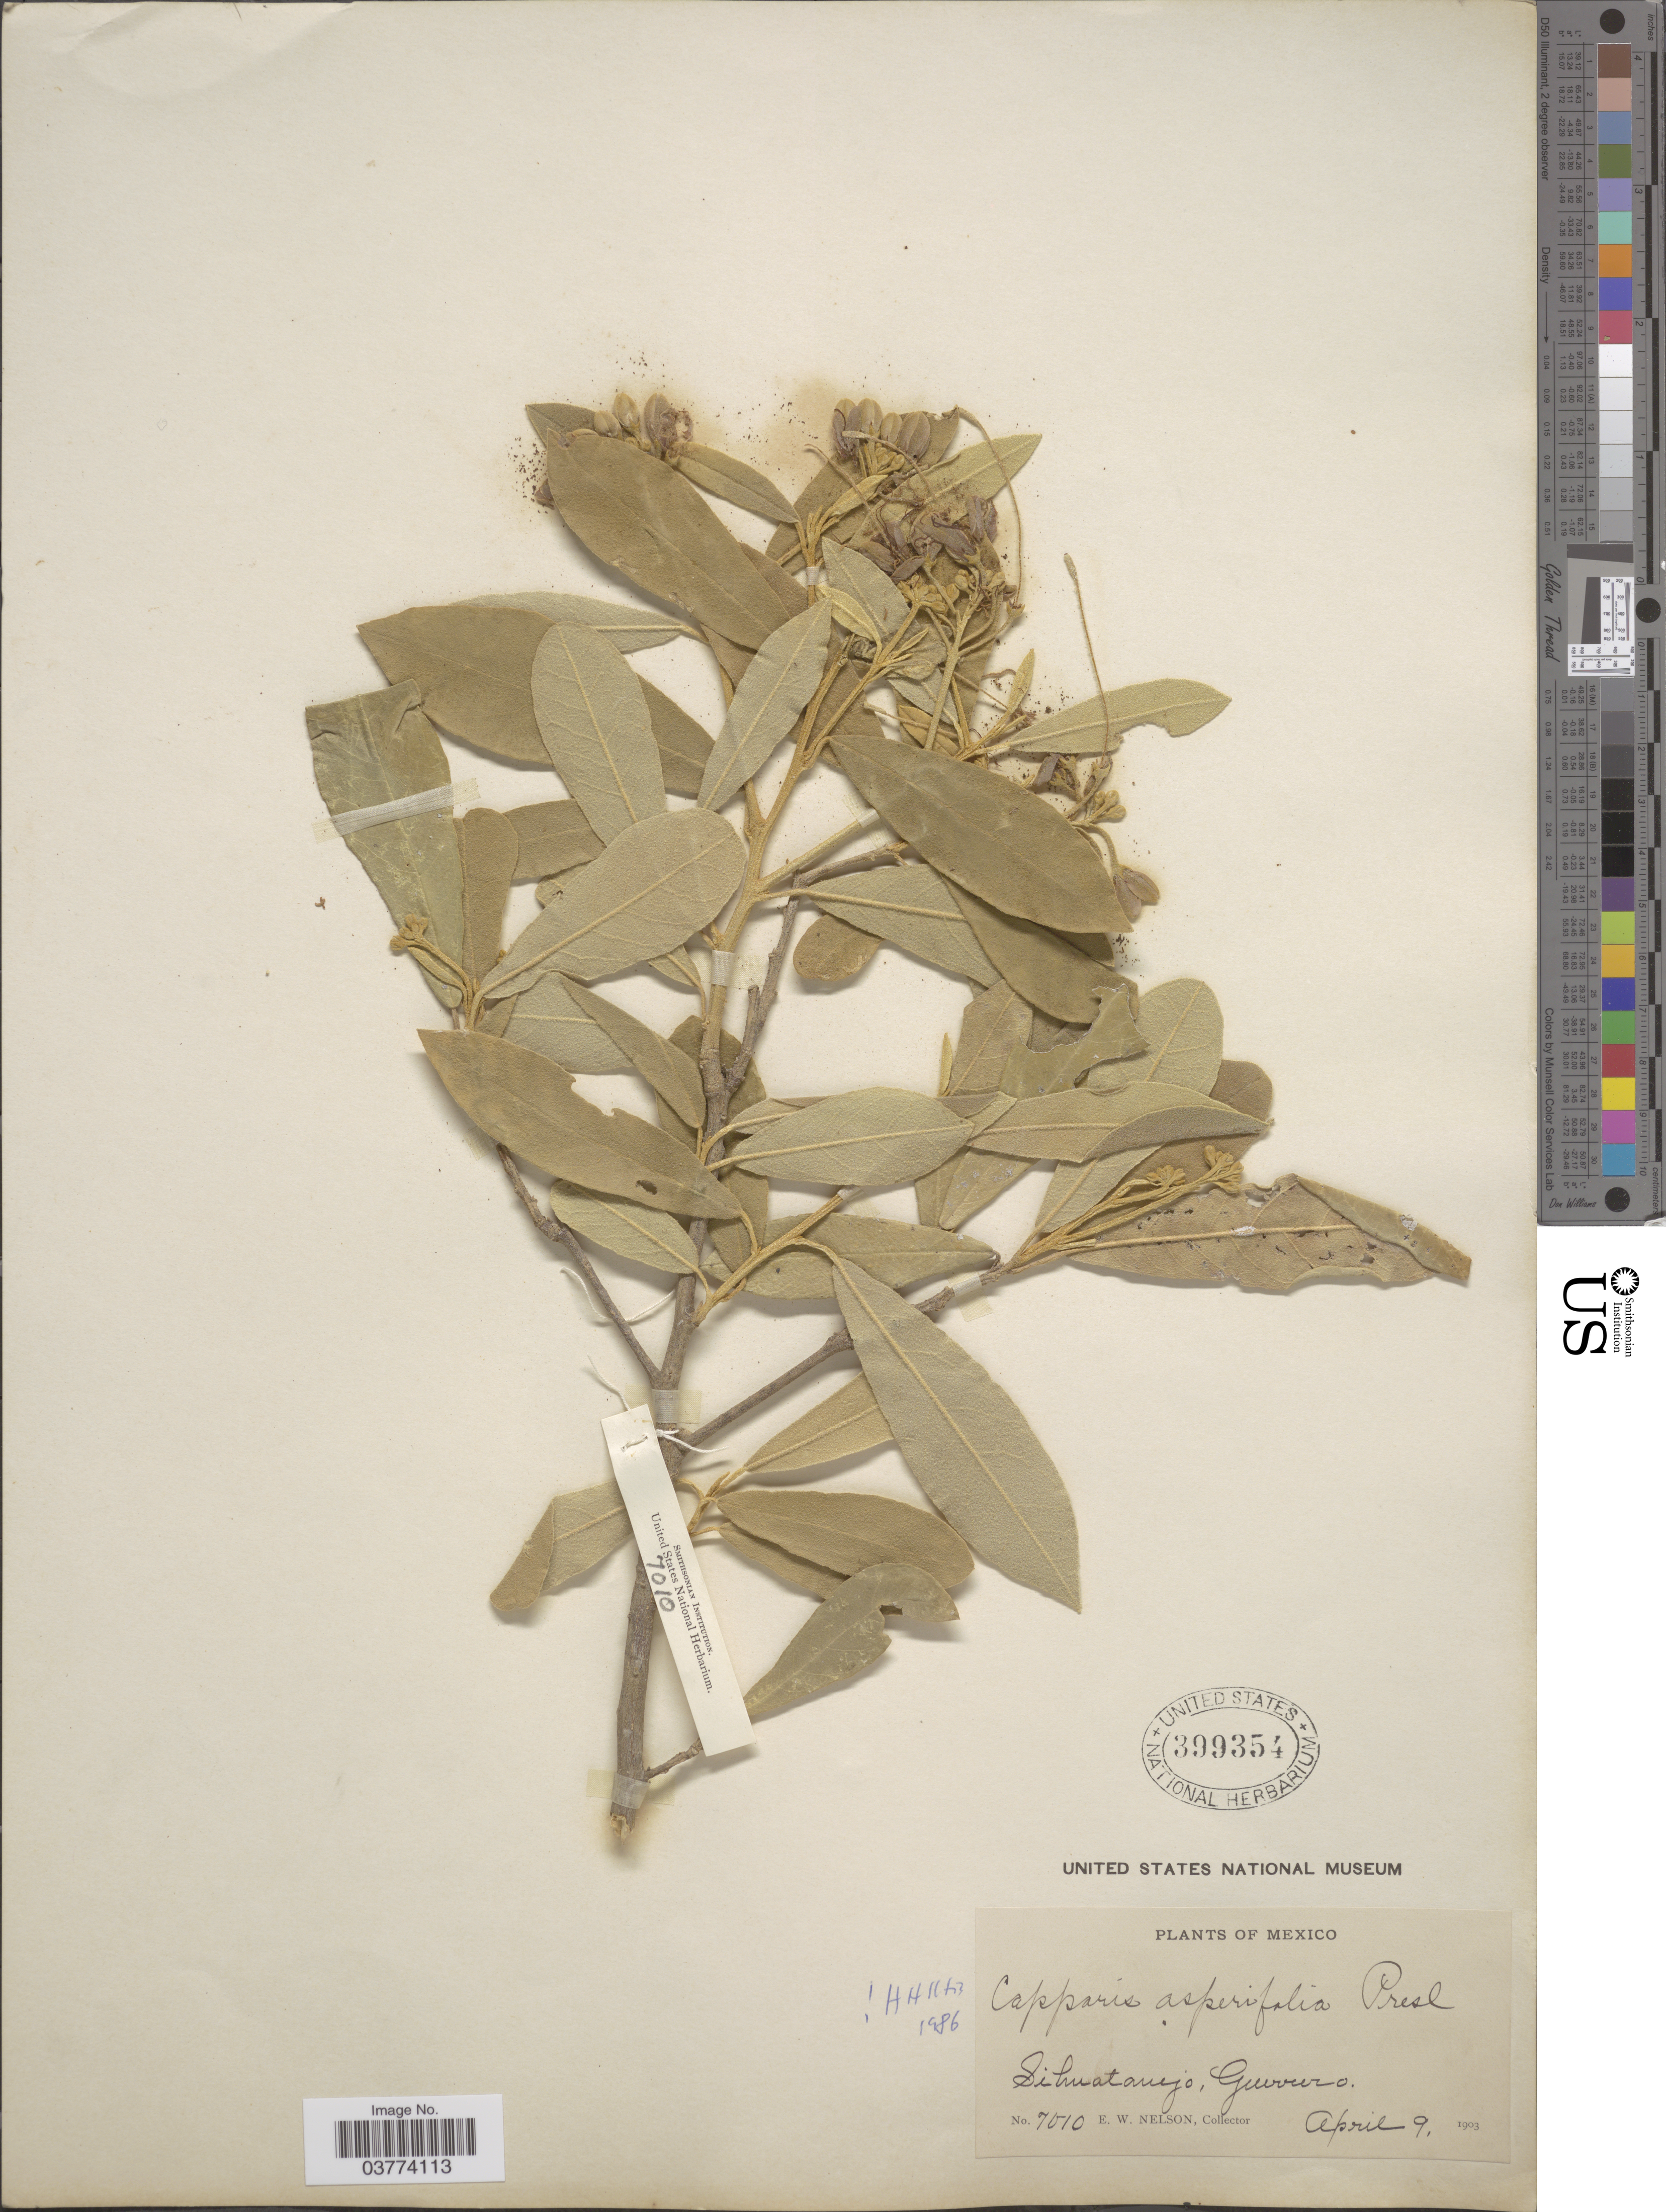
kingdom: Plantae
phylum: Tracheophyta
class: Magnoliopsida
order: Brassicales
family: Capparaceae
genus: Quadrella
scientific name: Quadrella asperifolia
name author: (C. Presl) Iltis & Cornejo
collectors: E. W. Nelson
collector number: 7010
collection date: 1903-04-09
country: Mexico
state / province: Guerrero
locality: Sihuatanejo.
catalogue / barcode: US 399354